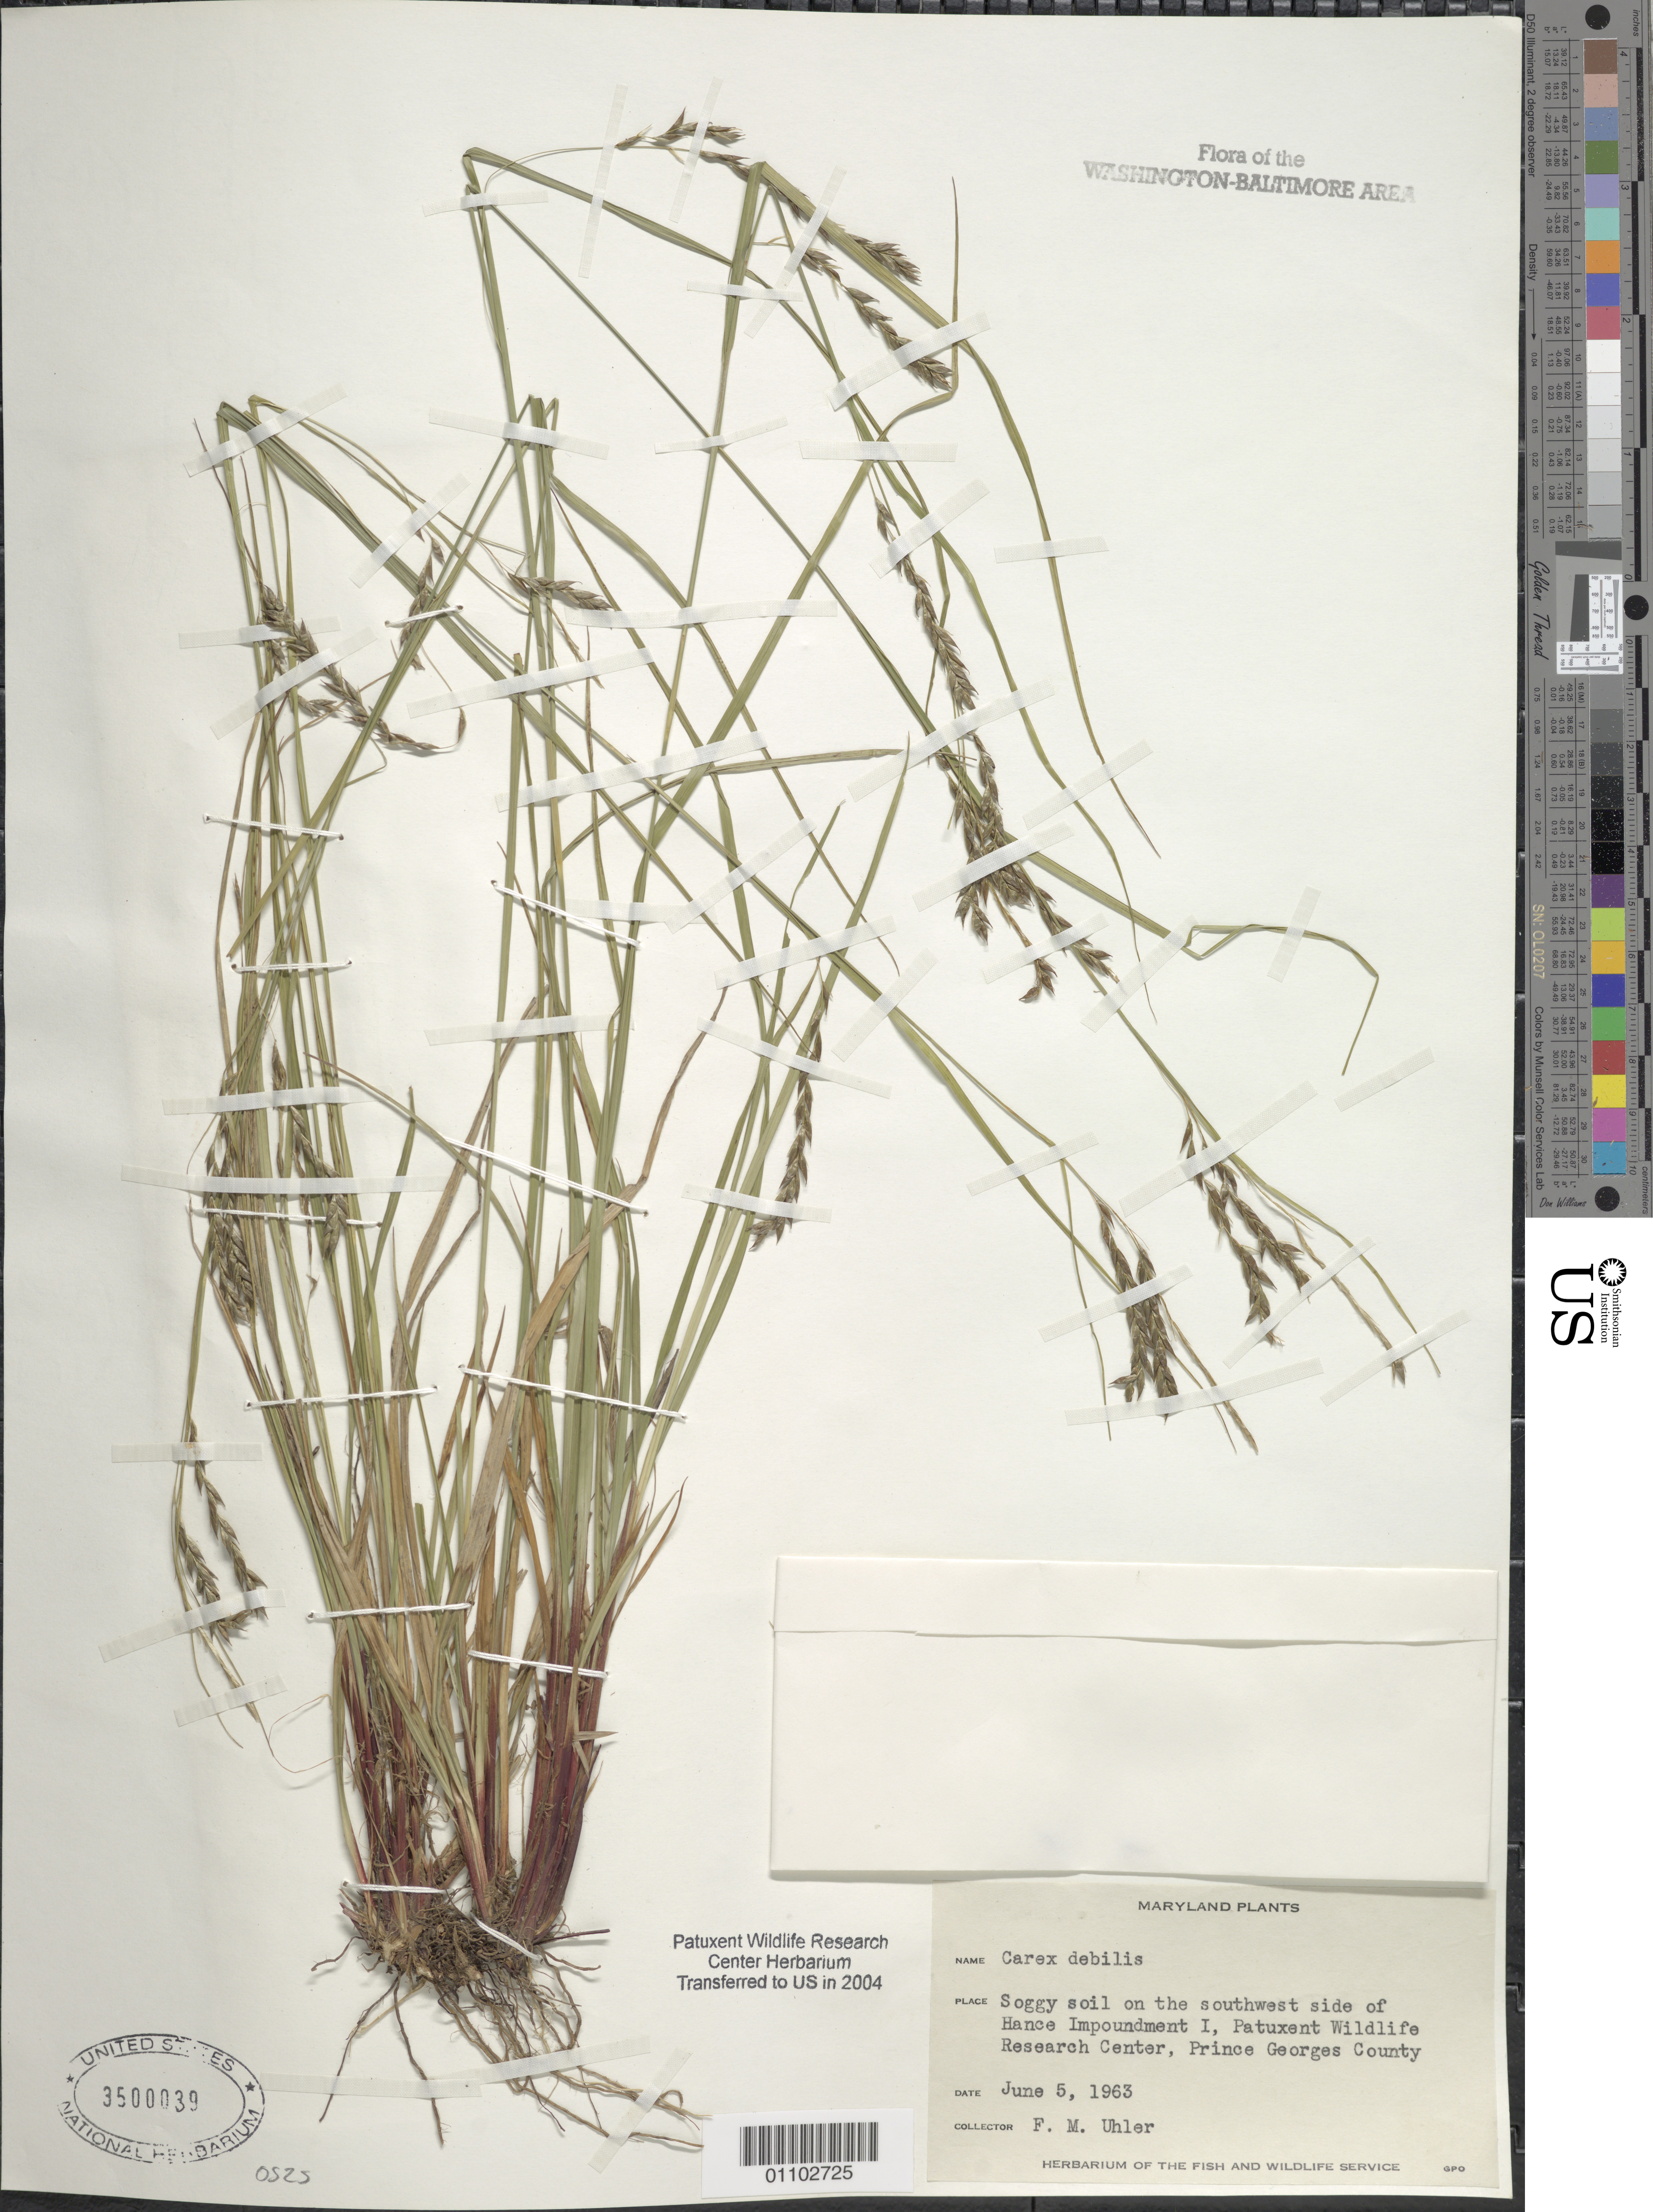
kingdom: Plantae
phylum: Tracheophyta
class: Liliopsida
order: Poales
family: Cyperaceae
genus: Carex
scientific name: Carex debilis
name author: Michx.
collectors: F. Uhler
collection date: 1963-06-05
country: United States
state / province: Maryland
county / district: Prince George's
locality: Southwest side of Hance Impoundment I, Patuxent Wildlife Research Refuge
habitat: Soggy soil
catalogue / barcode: US 3500039